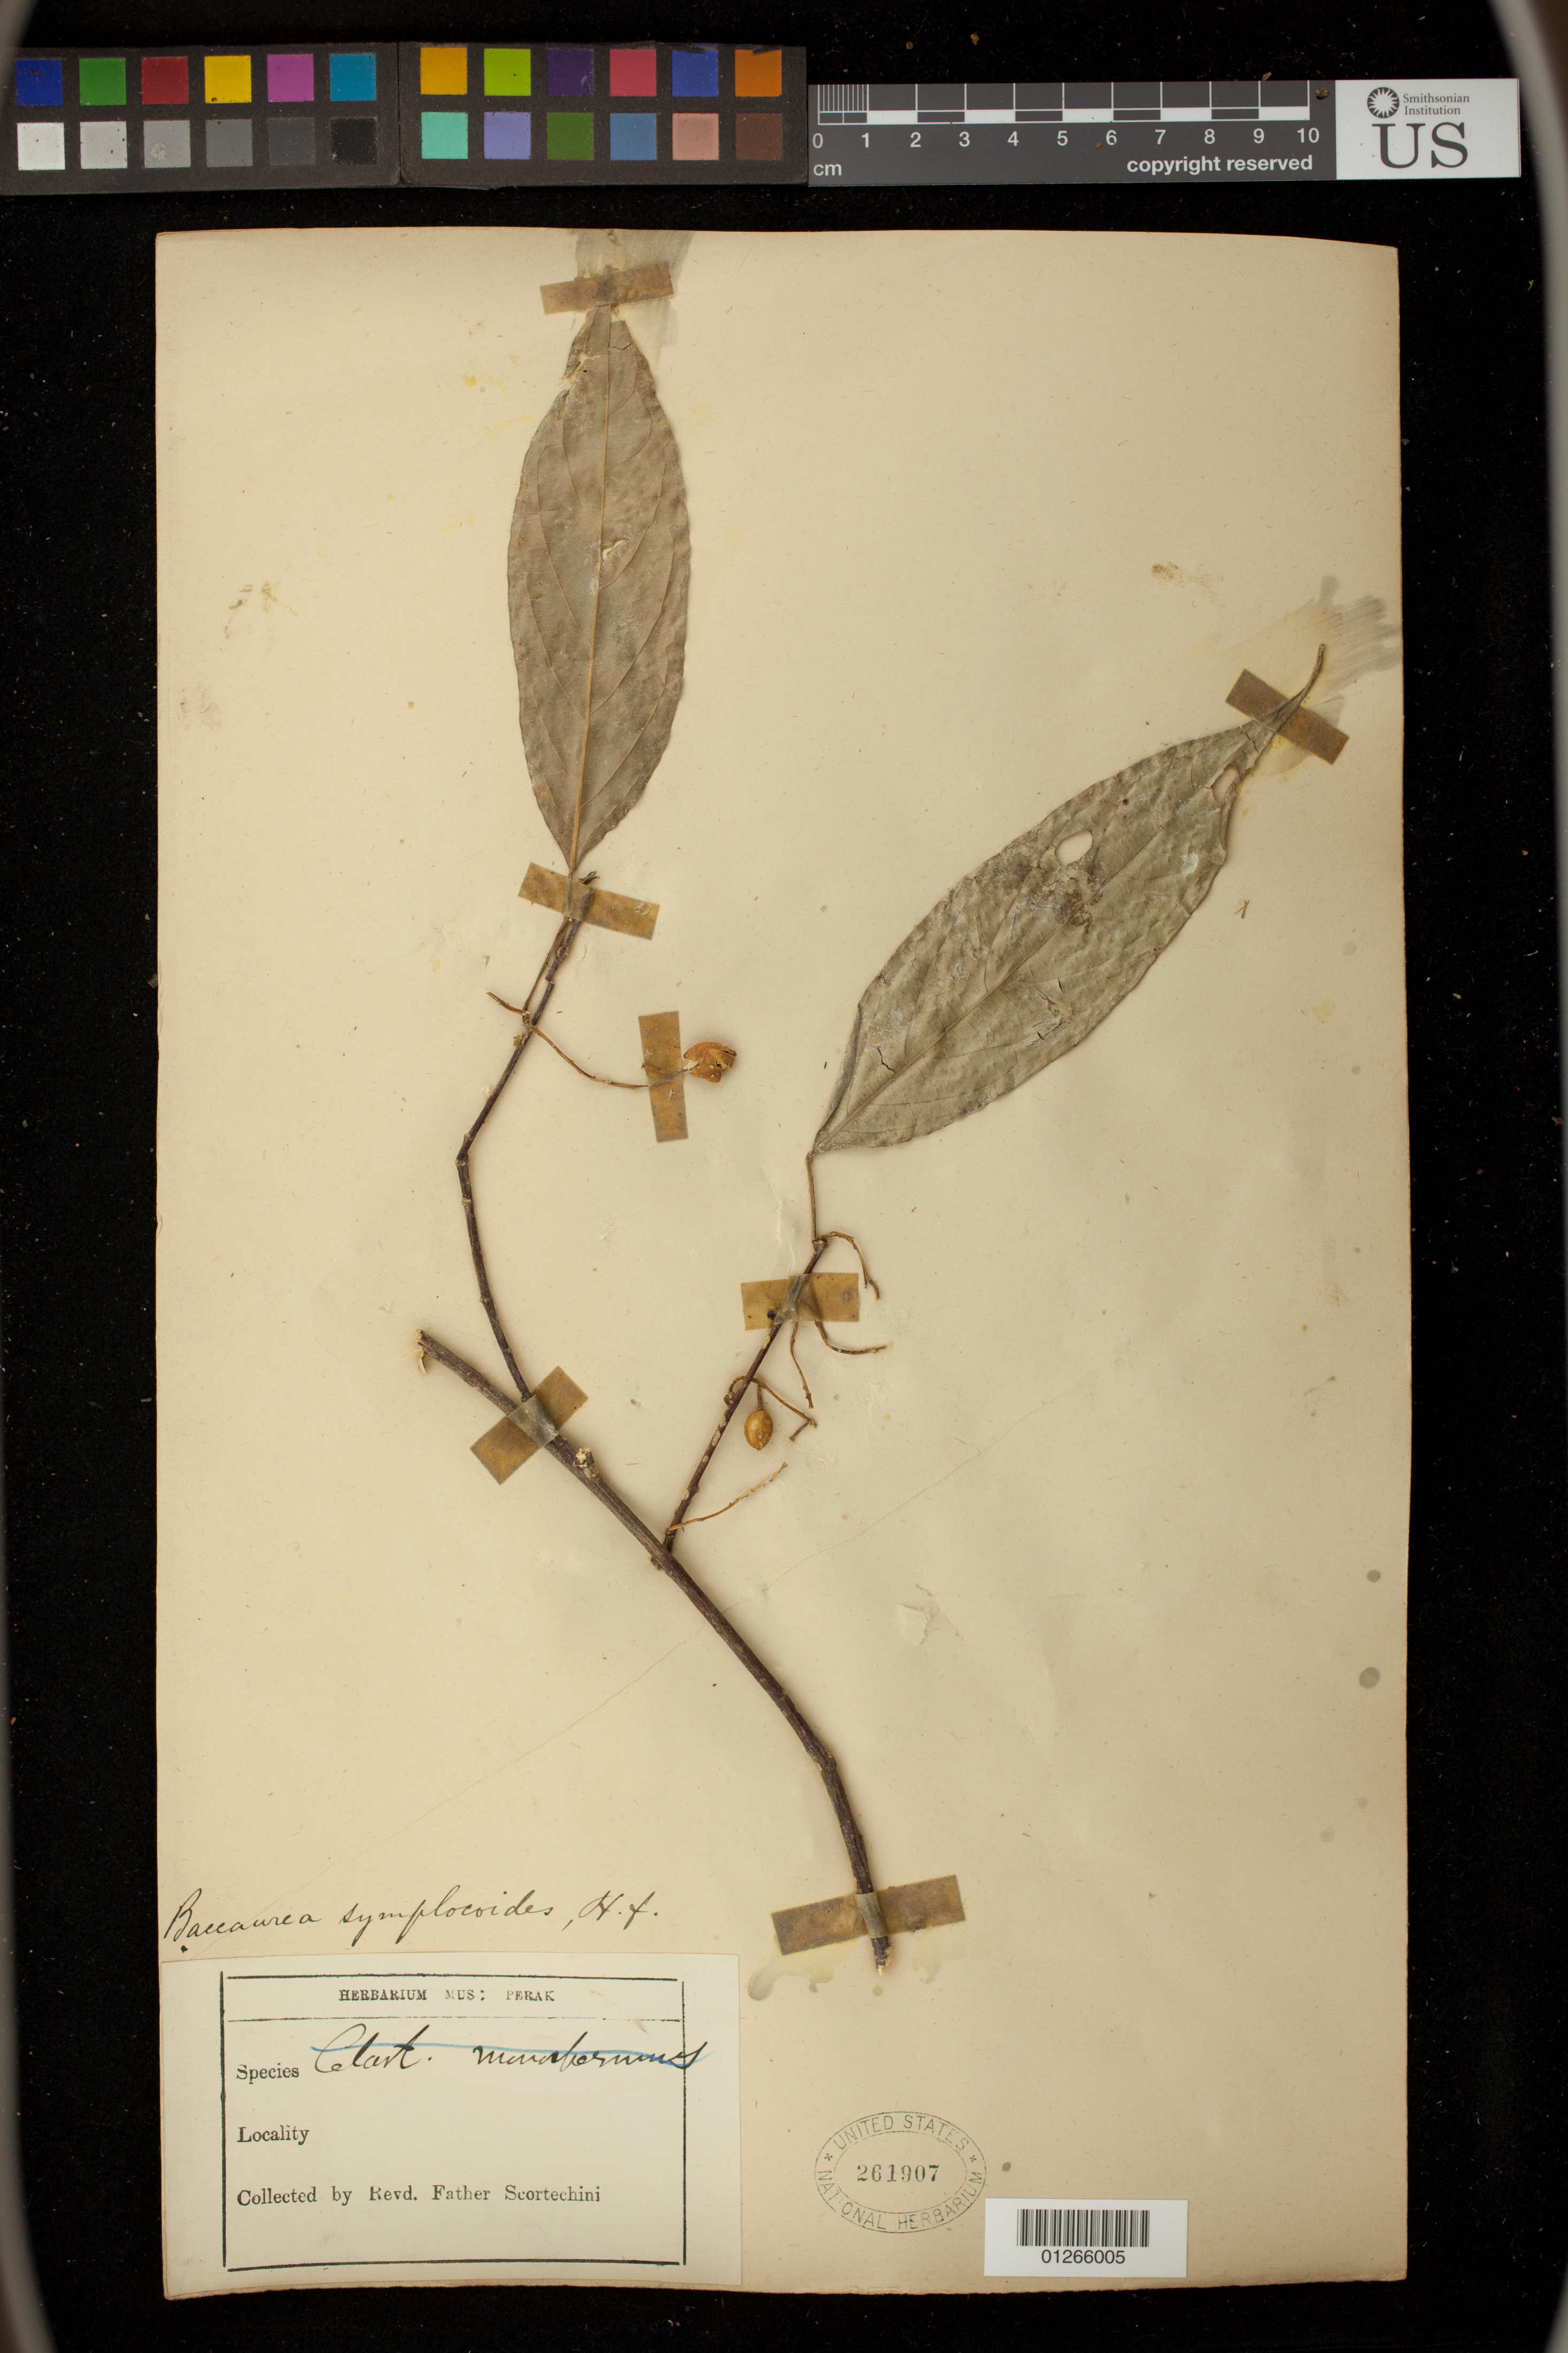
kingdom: Plantae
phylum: Tracheophyta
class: Magnoliopsida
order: Malpighiales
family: Phyllanthaceae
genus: Aporosa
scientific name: Aporosa symplocoides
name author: (Hook. f.) Gage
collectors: B. Scortechini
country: Malaysia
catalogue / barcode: US 261907